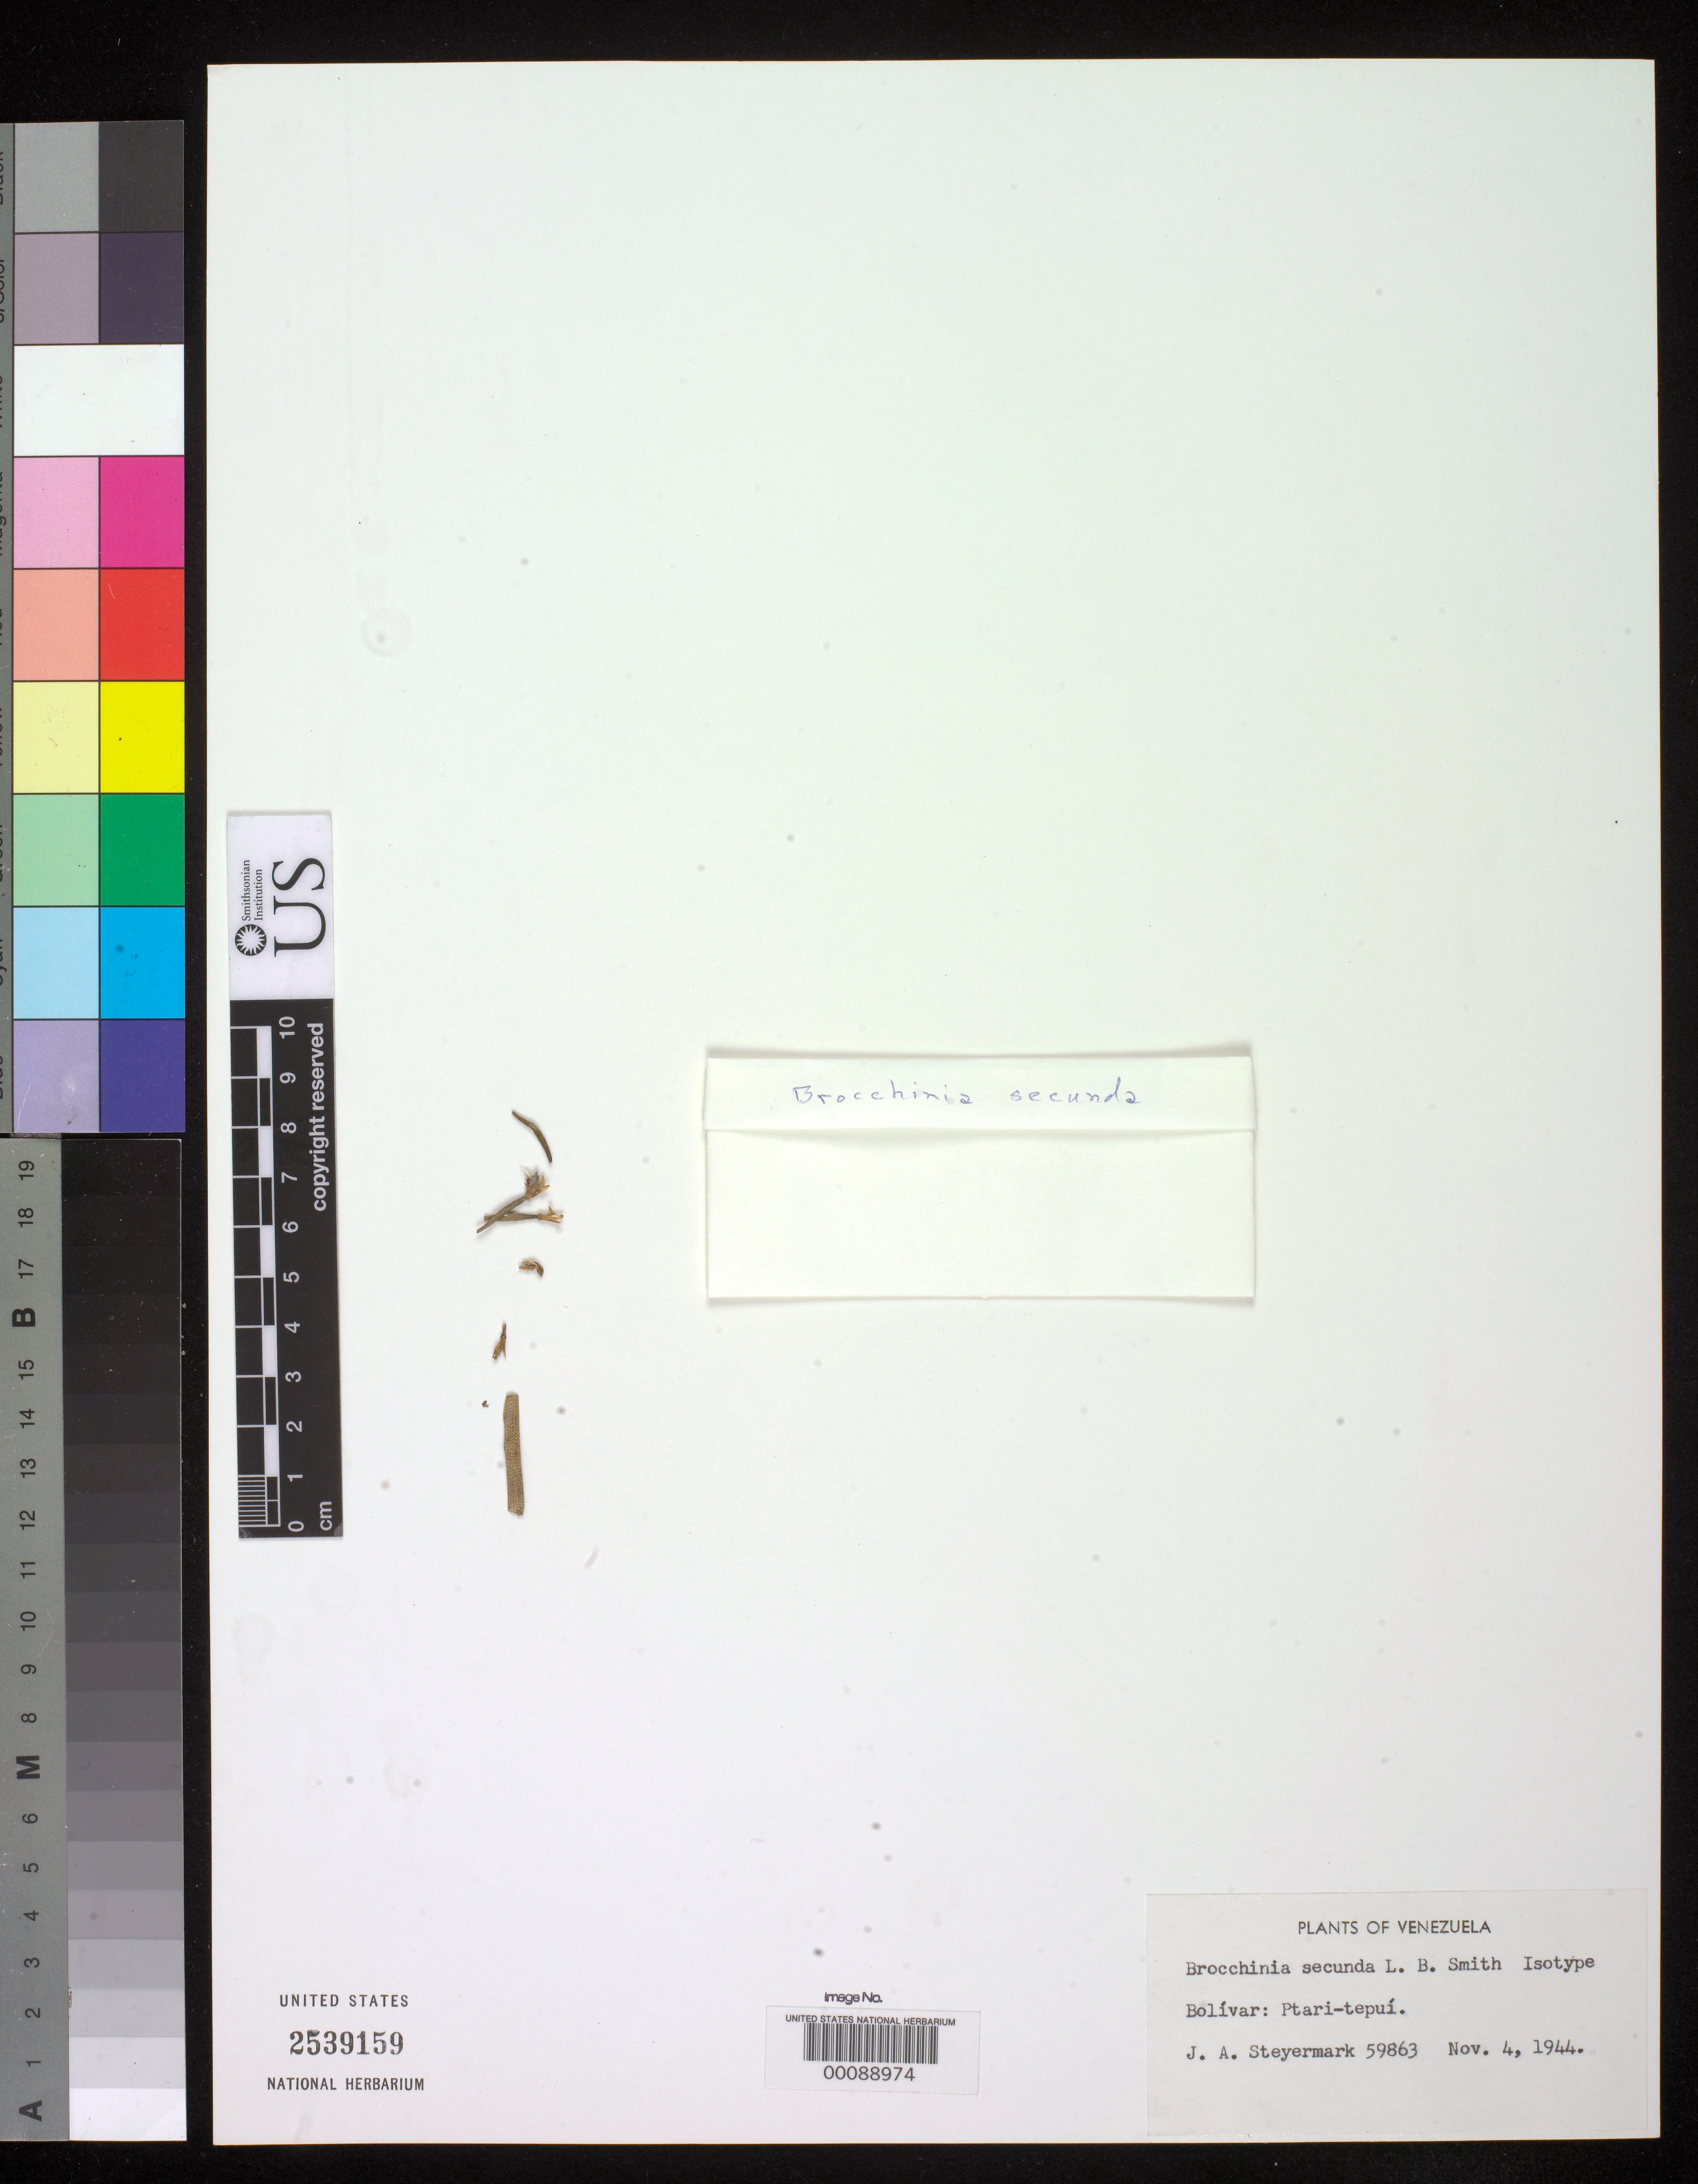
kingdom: Plantae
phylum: Tracheophyta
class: Liliopsida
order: Poales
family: Bromeliaceae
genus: Brocchinia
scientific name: Brocchinia secunda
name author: L.B. Sm.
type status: Isotype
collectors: J. Steyermark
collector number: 59863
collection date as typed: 04 Nov 1944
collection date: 1944-11-04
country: Venezuela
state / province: Bolivar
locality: E of Cave Rock.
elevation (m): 2130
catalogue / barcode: US 2539159